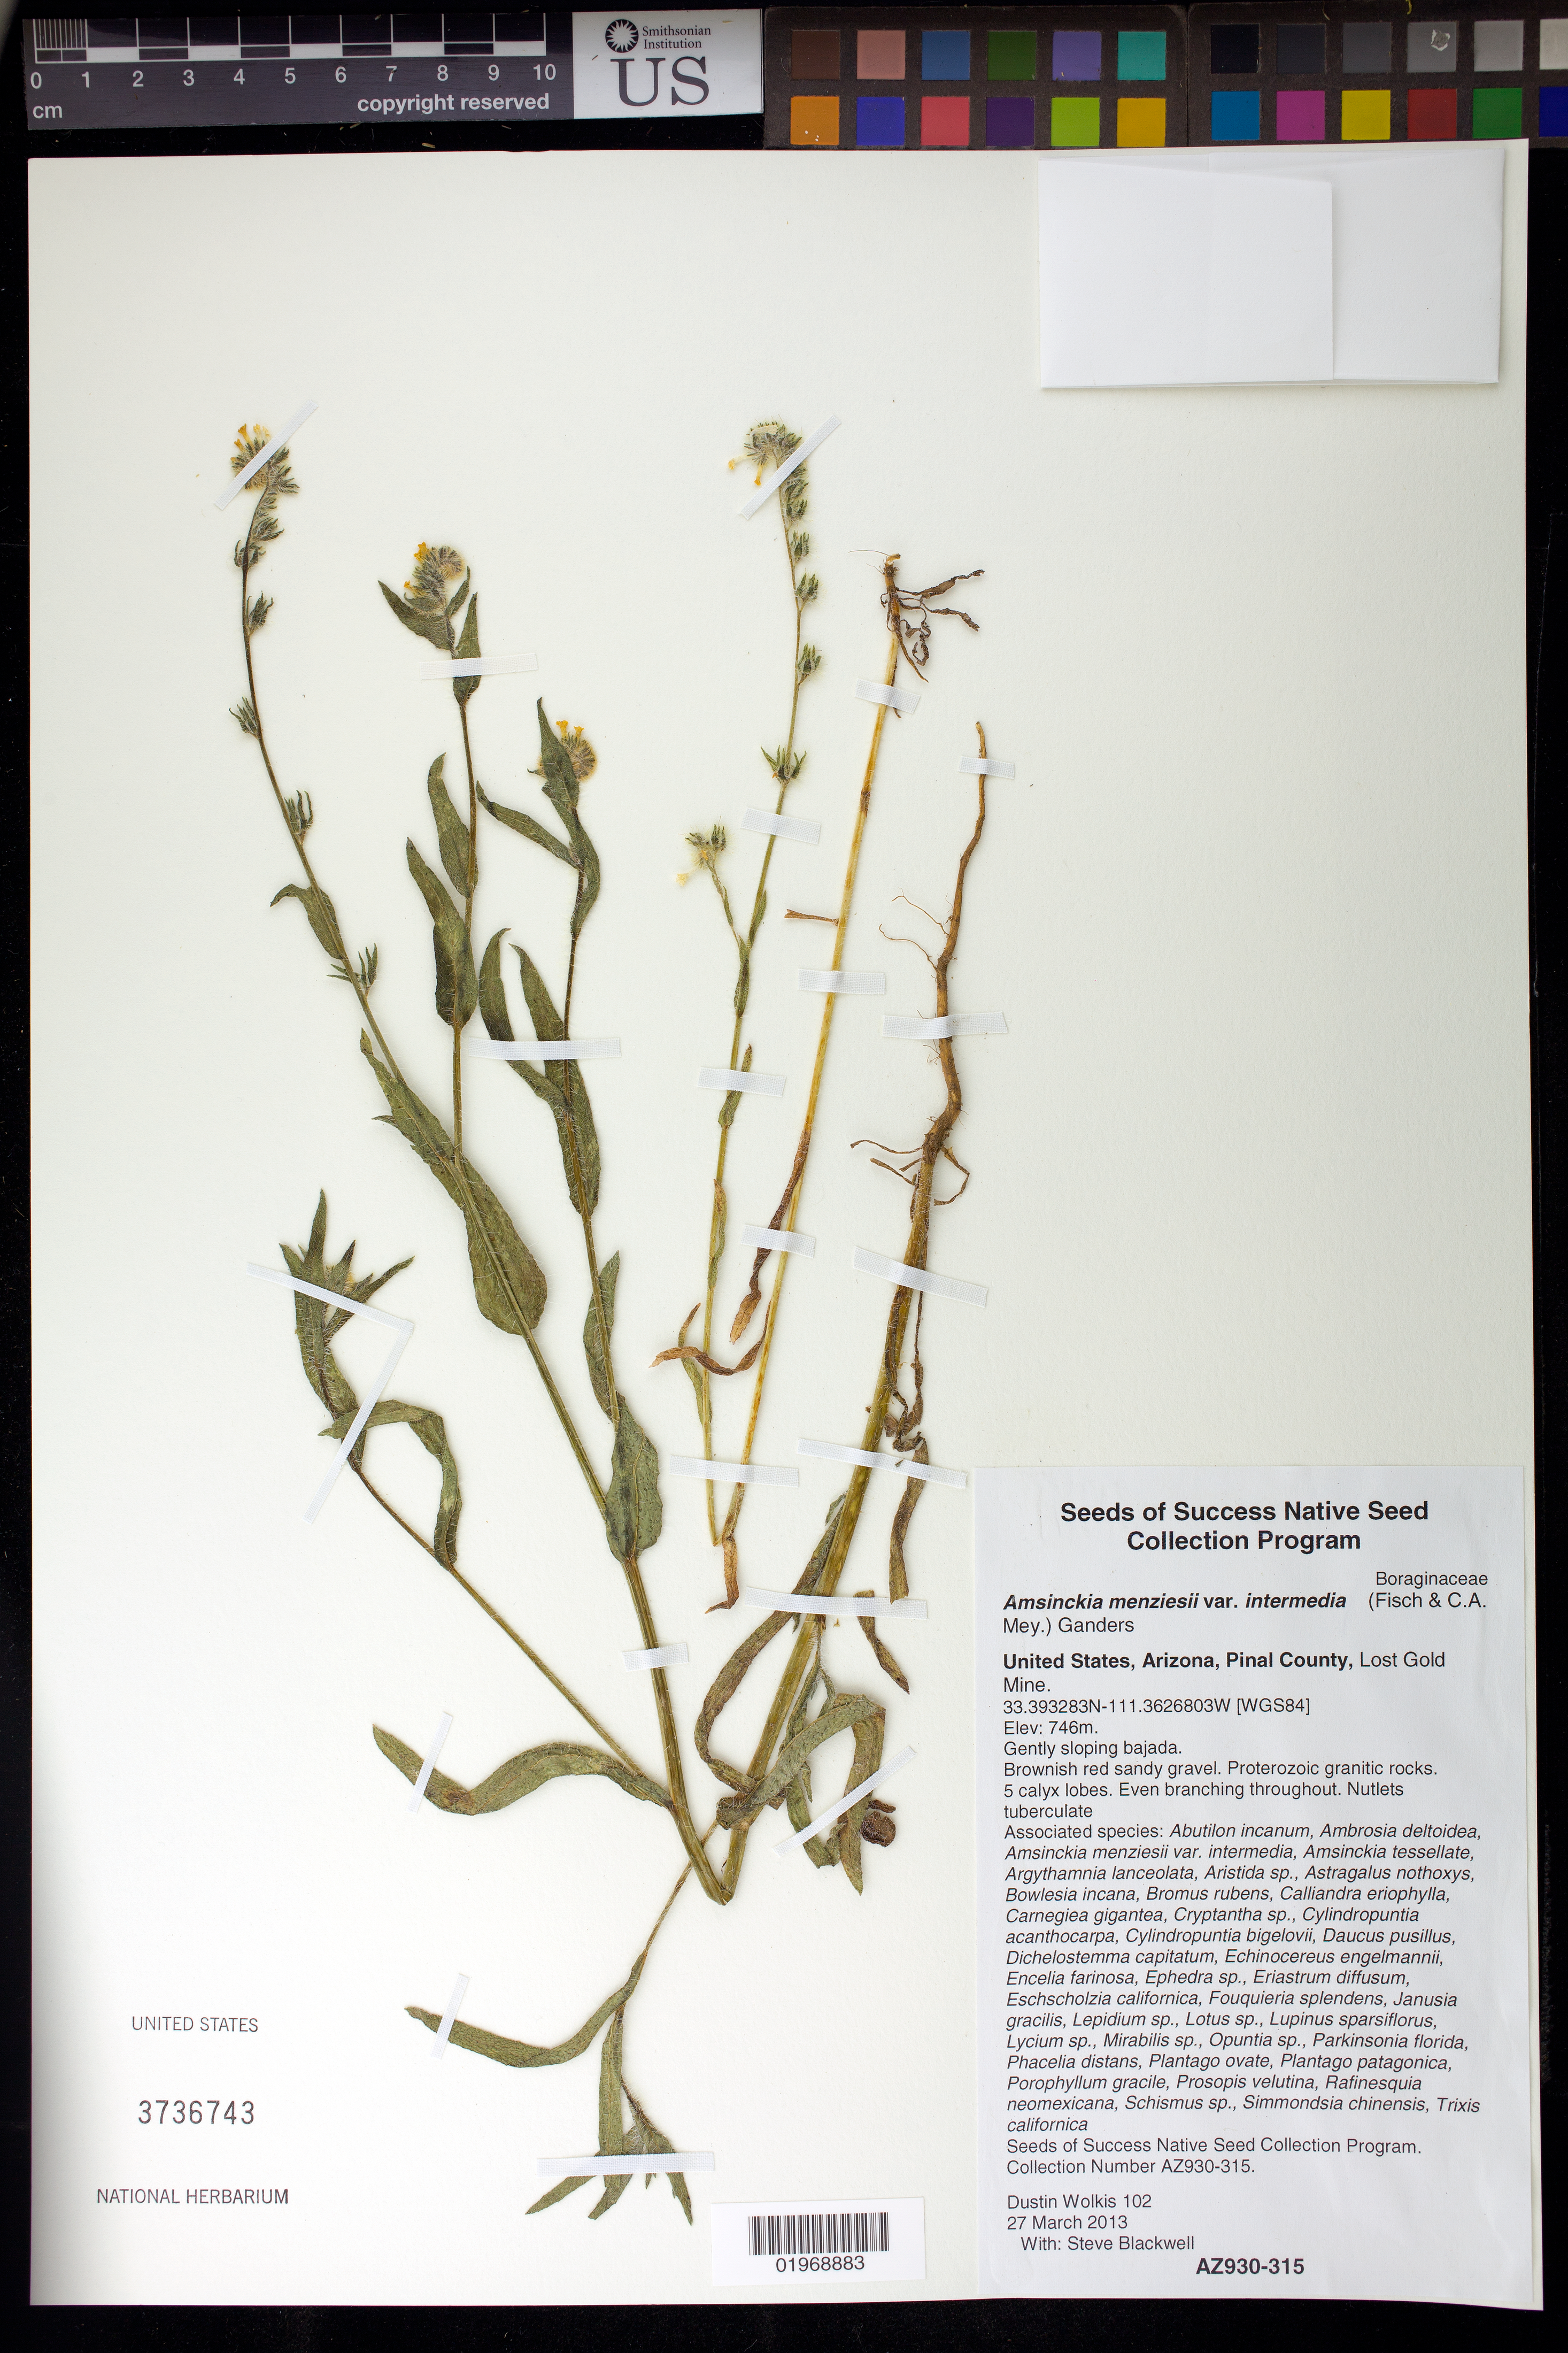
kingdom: Plantae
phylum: Tracheophyta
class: Magnoliopsida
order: Boraginales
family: Boraginaceae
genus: Amsinckia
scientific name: Amsinckia menziesii var. intermedia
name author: (Fisch. & C.A. Mey.) Ganders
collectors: D. Wolkis & S. Blackwell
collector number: AZ930-315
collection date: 2013-03-27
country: United States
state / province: Arizona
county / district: Pinal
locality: Lost Gold Mine.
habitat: Gently sloping bajada, brownish red sandy gravel. Proterozoic granitic rocks.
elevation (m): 746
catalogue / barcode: US 3736743